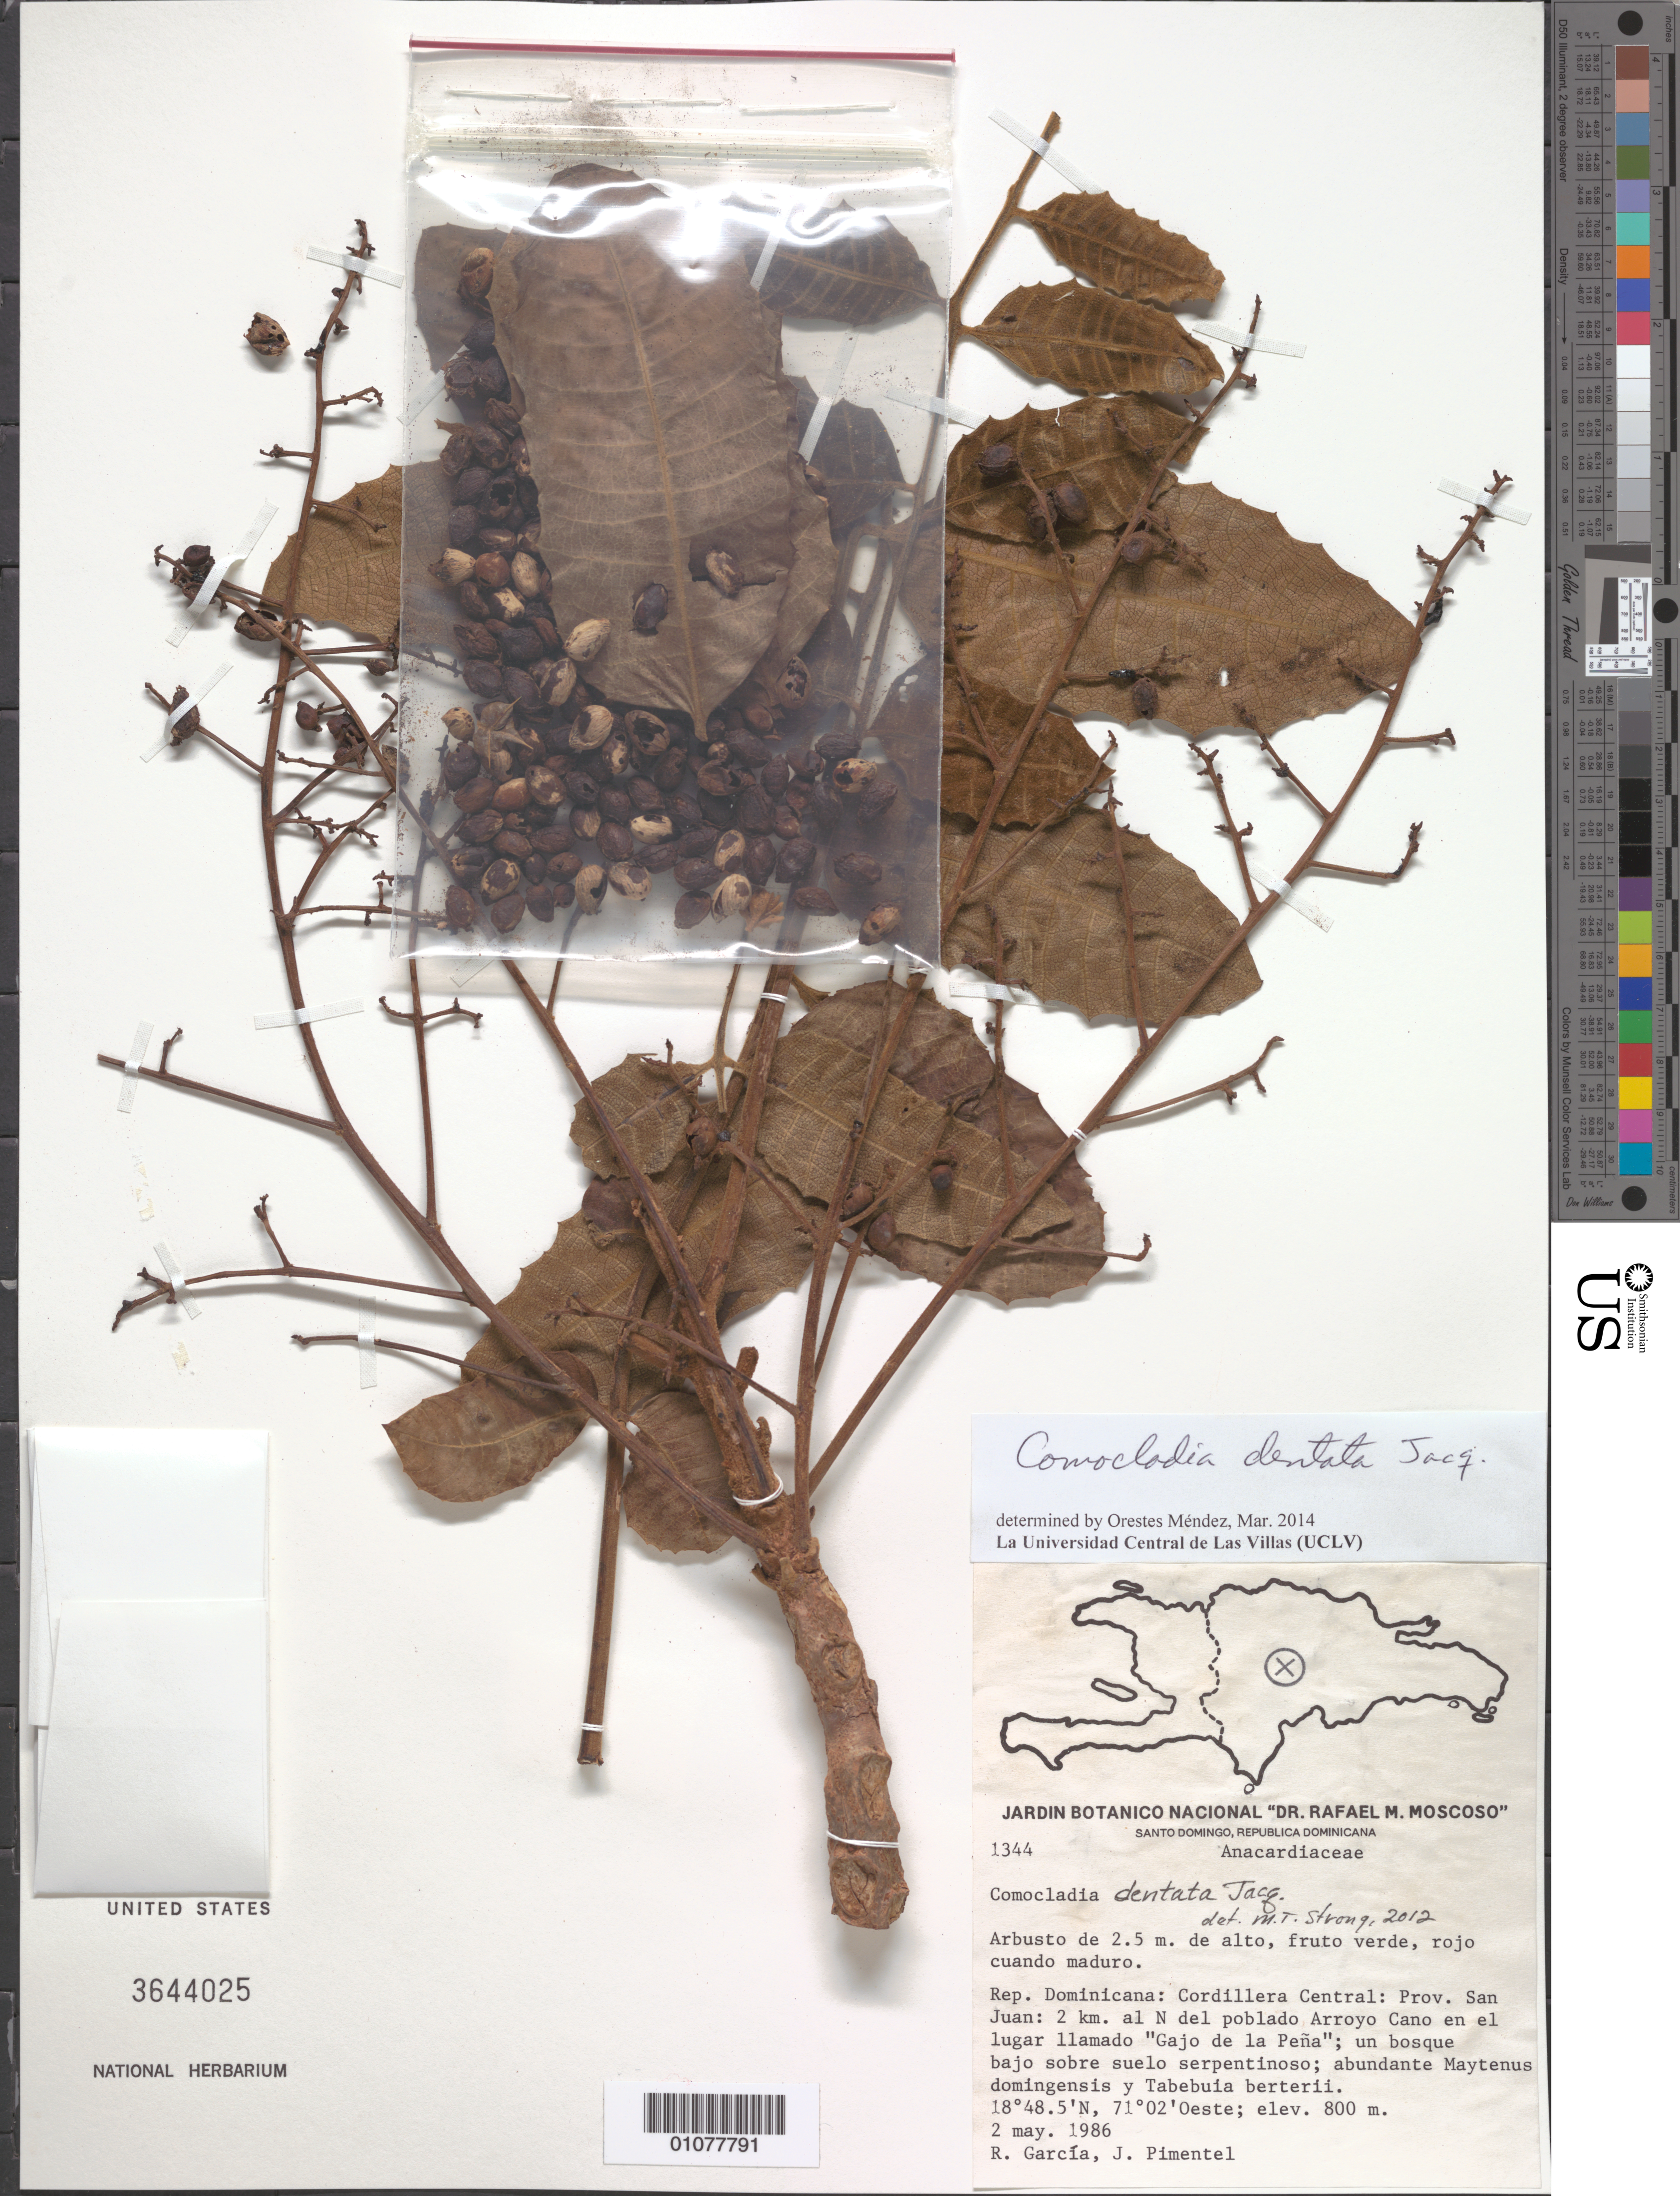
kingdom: Plantae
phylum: Tracheophyta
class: Magnoliopsida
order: Sapindales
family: Anacardiaceae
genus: Comocladia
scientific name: Comocladia dentata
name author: Jacq.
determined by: Méndez, Orestes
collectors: R. G. García & J. Pimentel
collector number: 1344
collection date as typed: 02 May 1986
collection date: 1986-05-02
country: Dominican Republic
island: Hispaniola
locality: Prov. San Juan, Cordillera Central: 2 km al N del poblado Arroyo Cano en el lugar llamado "Gajo de la Peña".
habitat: Un bosque bajo sobre suelo serpentinoso; abundante Maytenus domingensis y Tabebuia berterii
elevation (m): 800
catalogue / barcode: US 3644025